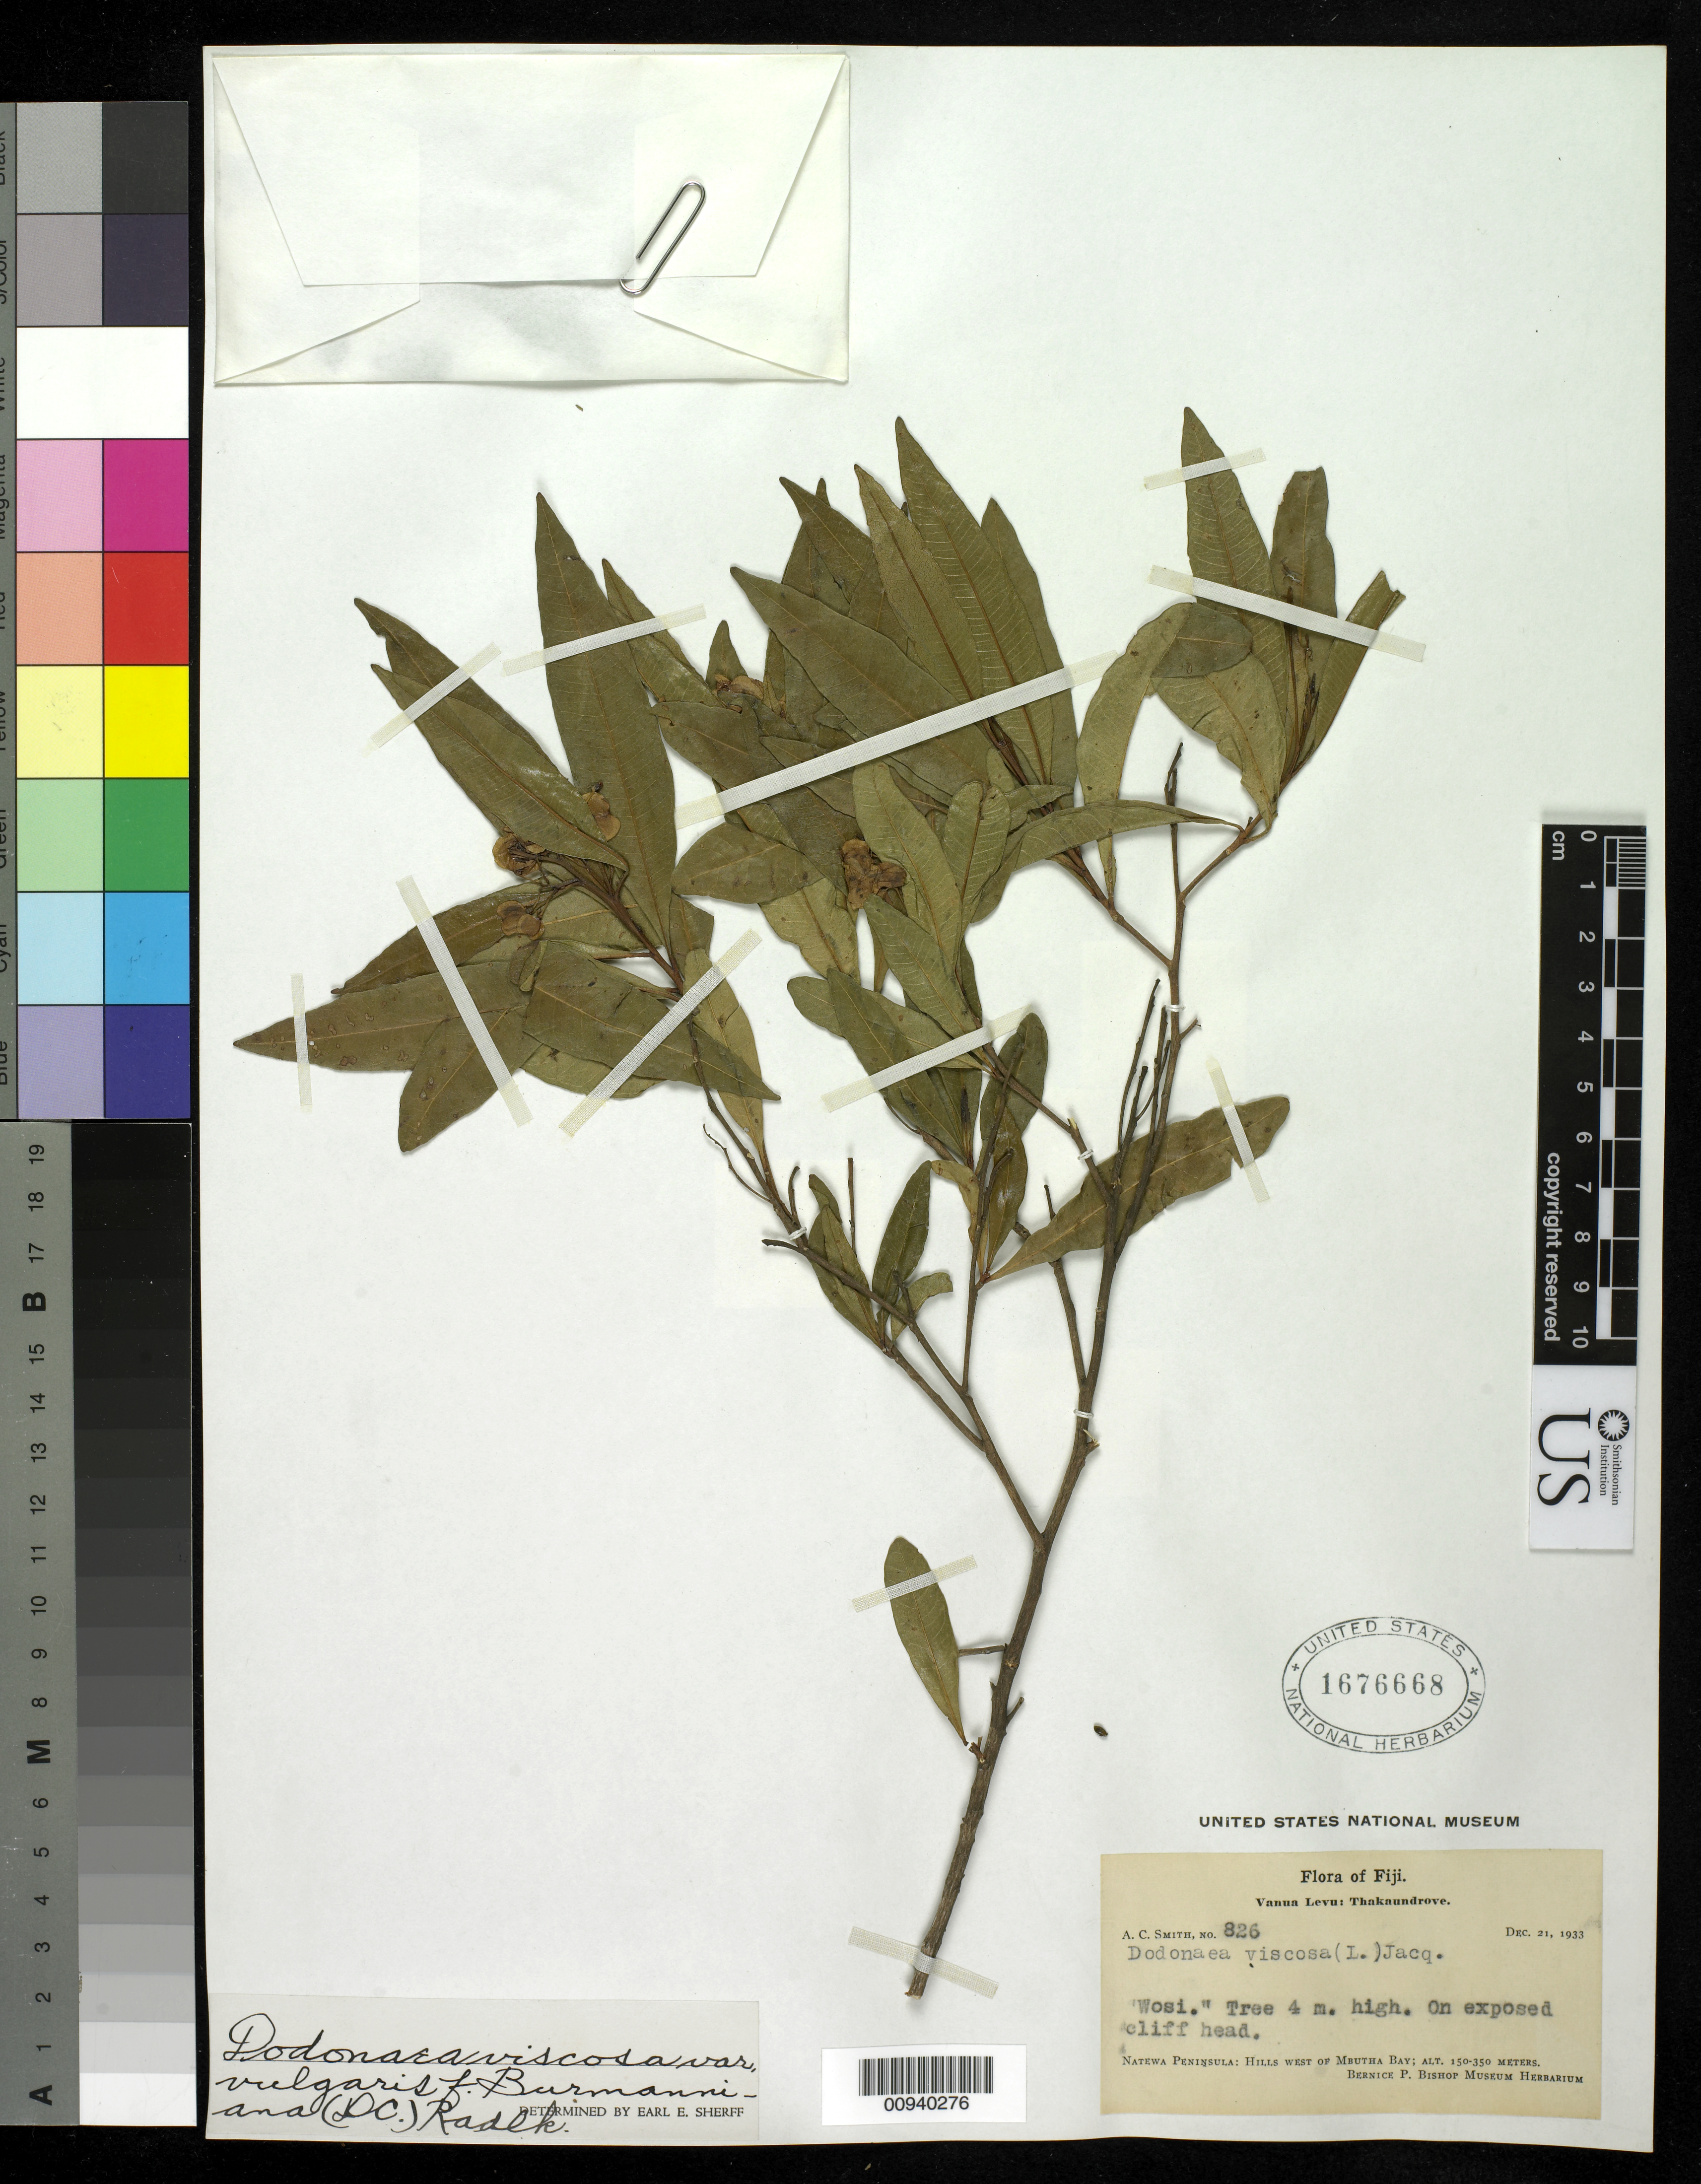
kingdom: Plantae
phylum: Tracheophyta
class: Magnoliopsida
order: Sapindales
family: Sapindaceae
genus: Dodonaea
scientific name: Dodonaea viscosa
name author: Jacq.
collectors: C. A. Smith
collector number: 826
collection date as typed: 21 Dec 1933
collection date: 1933-12-21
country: Fiji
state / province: Northern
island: Vanua Levu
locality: On expose cliff head.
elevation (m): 150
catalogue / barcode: US 1676668